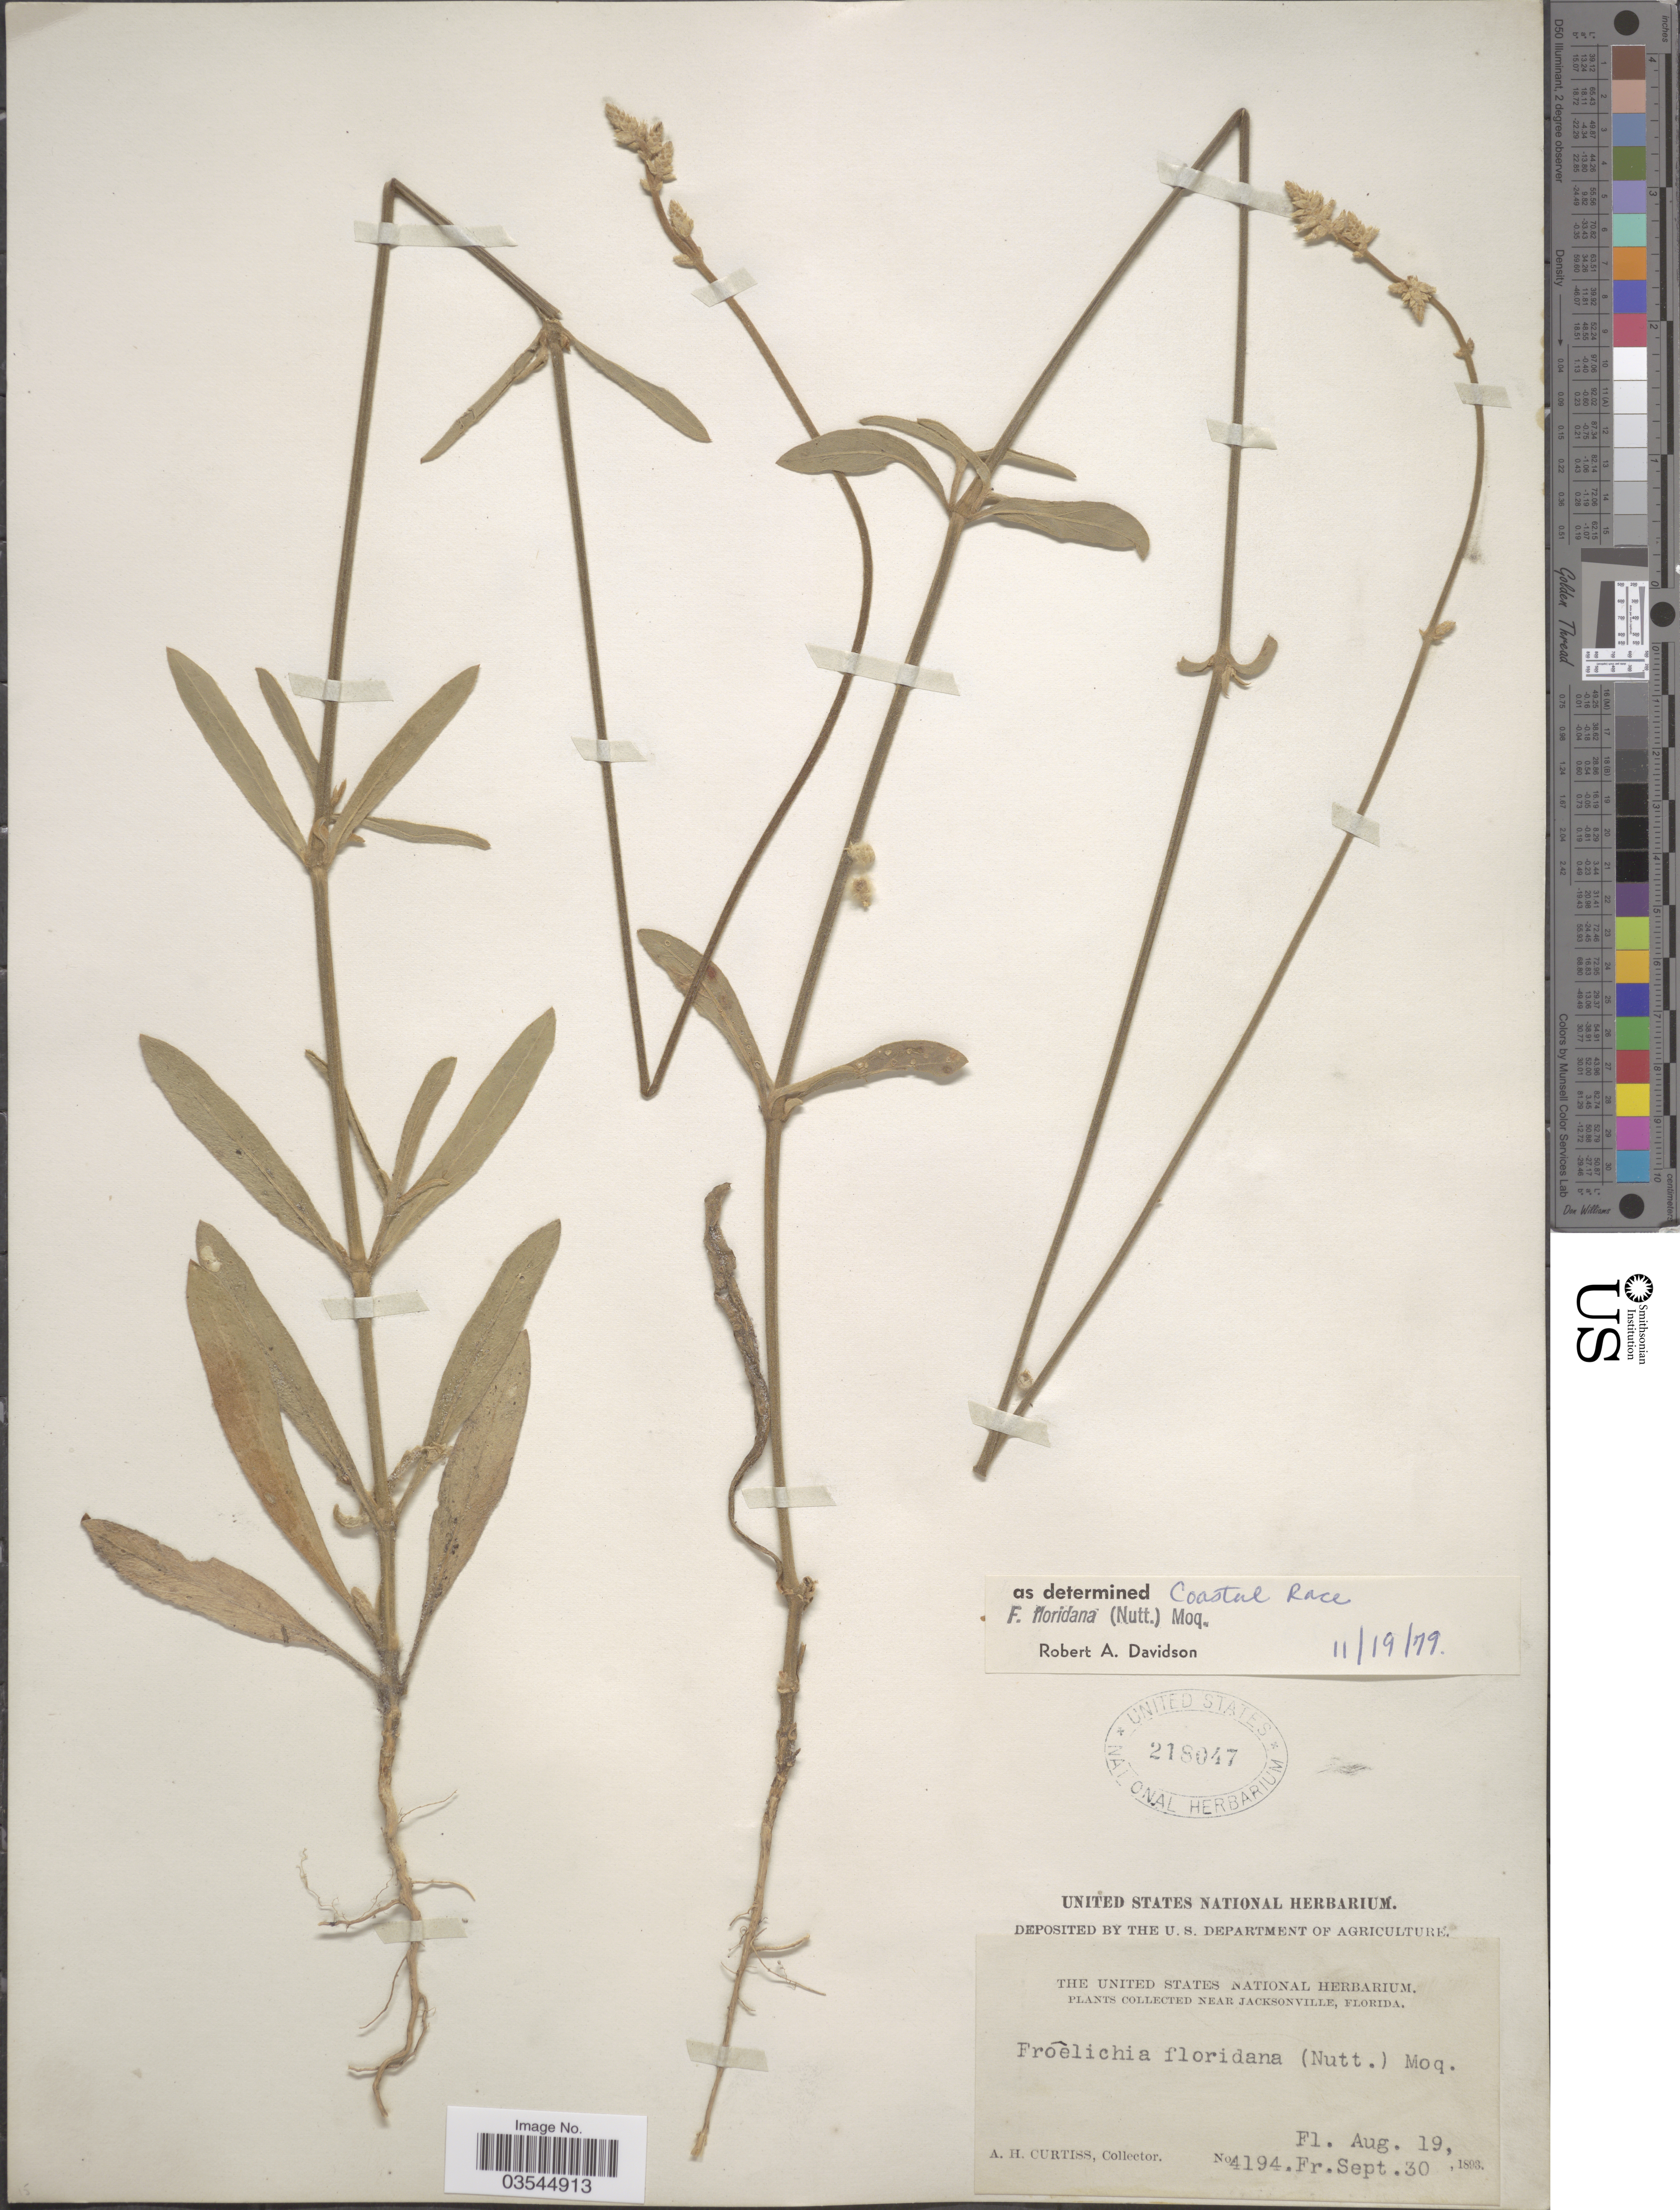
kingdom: Plantae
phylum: Tracheophyta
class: Magnoliopsida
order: Caryophyllales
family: Amaranthaceae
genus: Froelichia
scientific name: Froelichia floridana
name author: (Nutt.) Moq.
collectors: A. H. Curtiss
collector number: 4194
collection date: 1893-08-19/1893-09-30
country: United States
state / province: Florida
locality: Near Jacksonville.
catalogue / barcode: US 218047